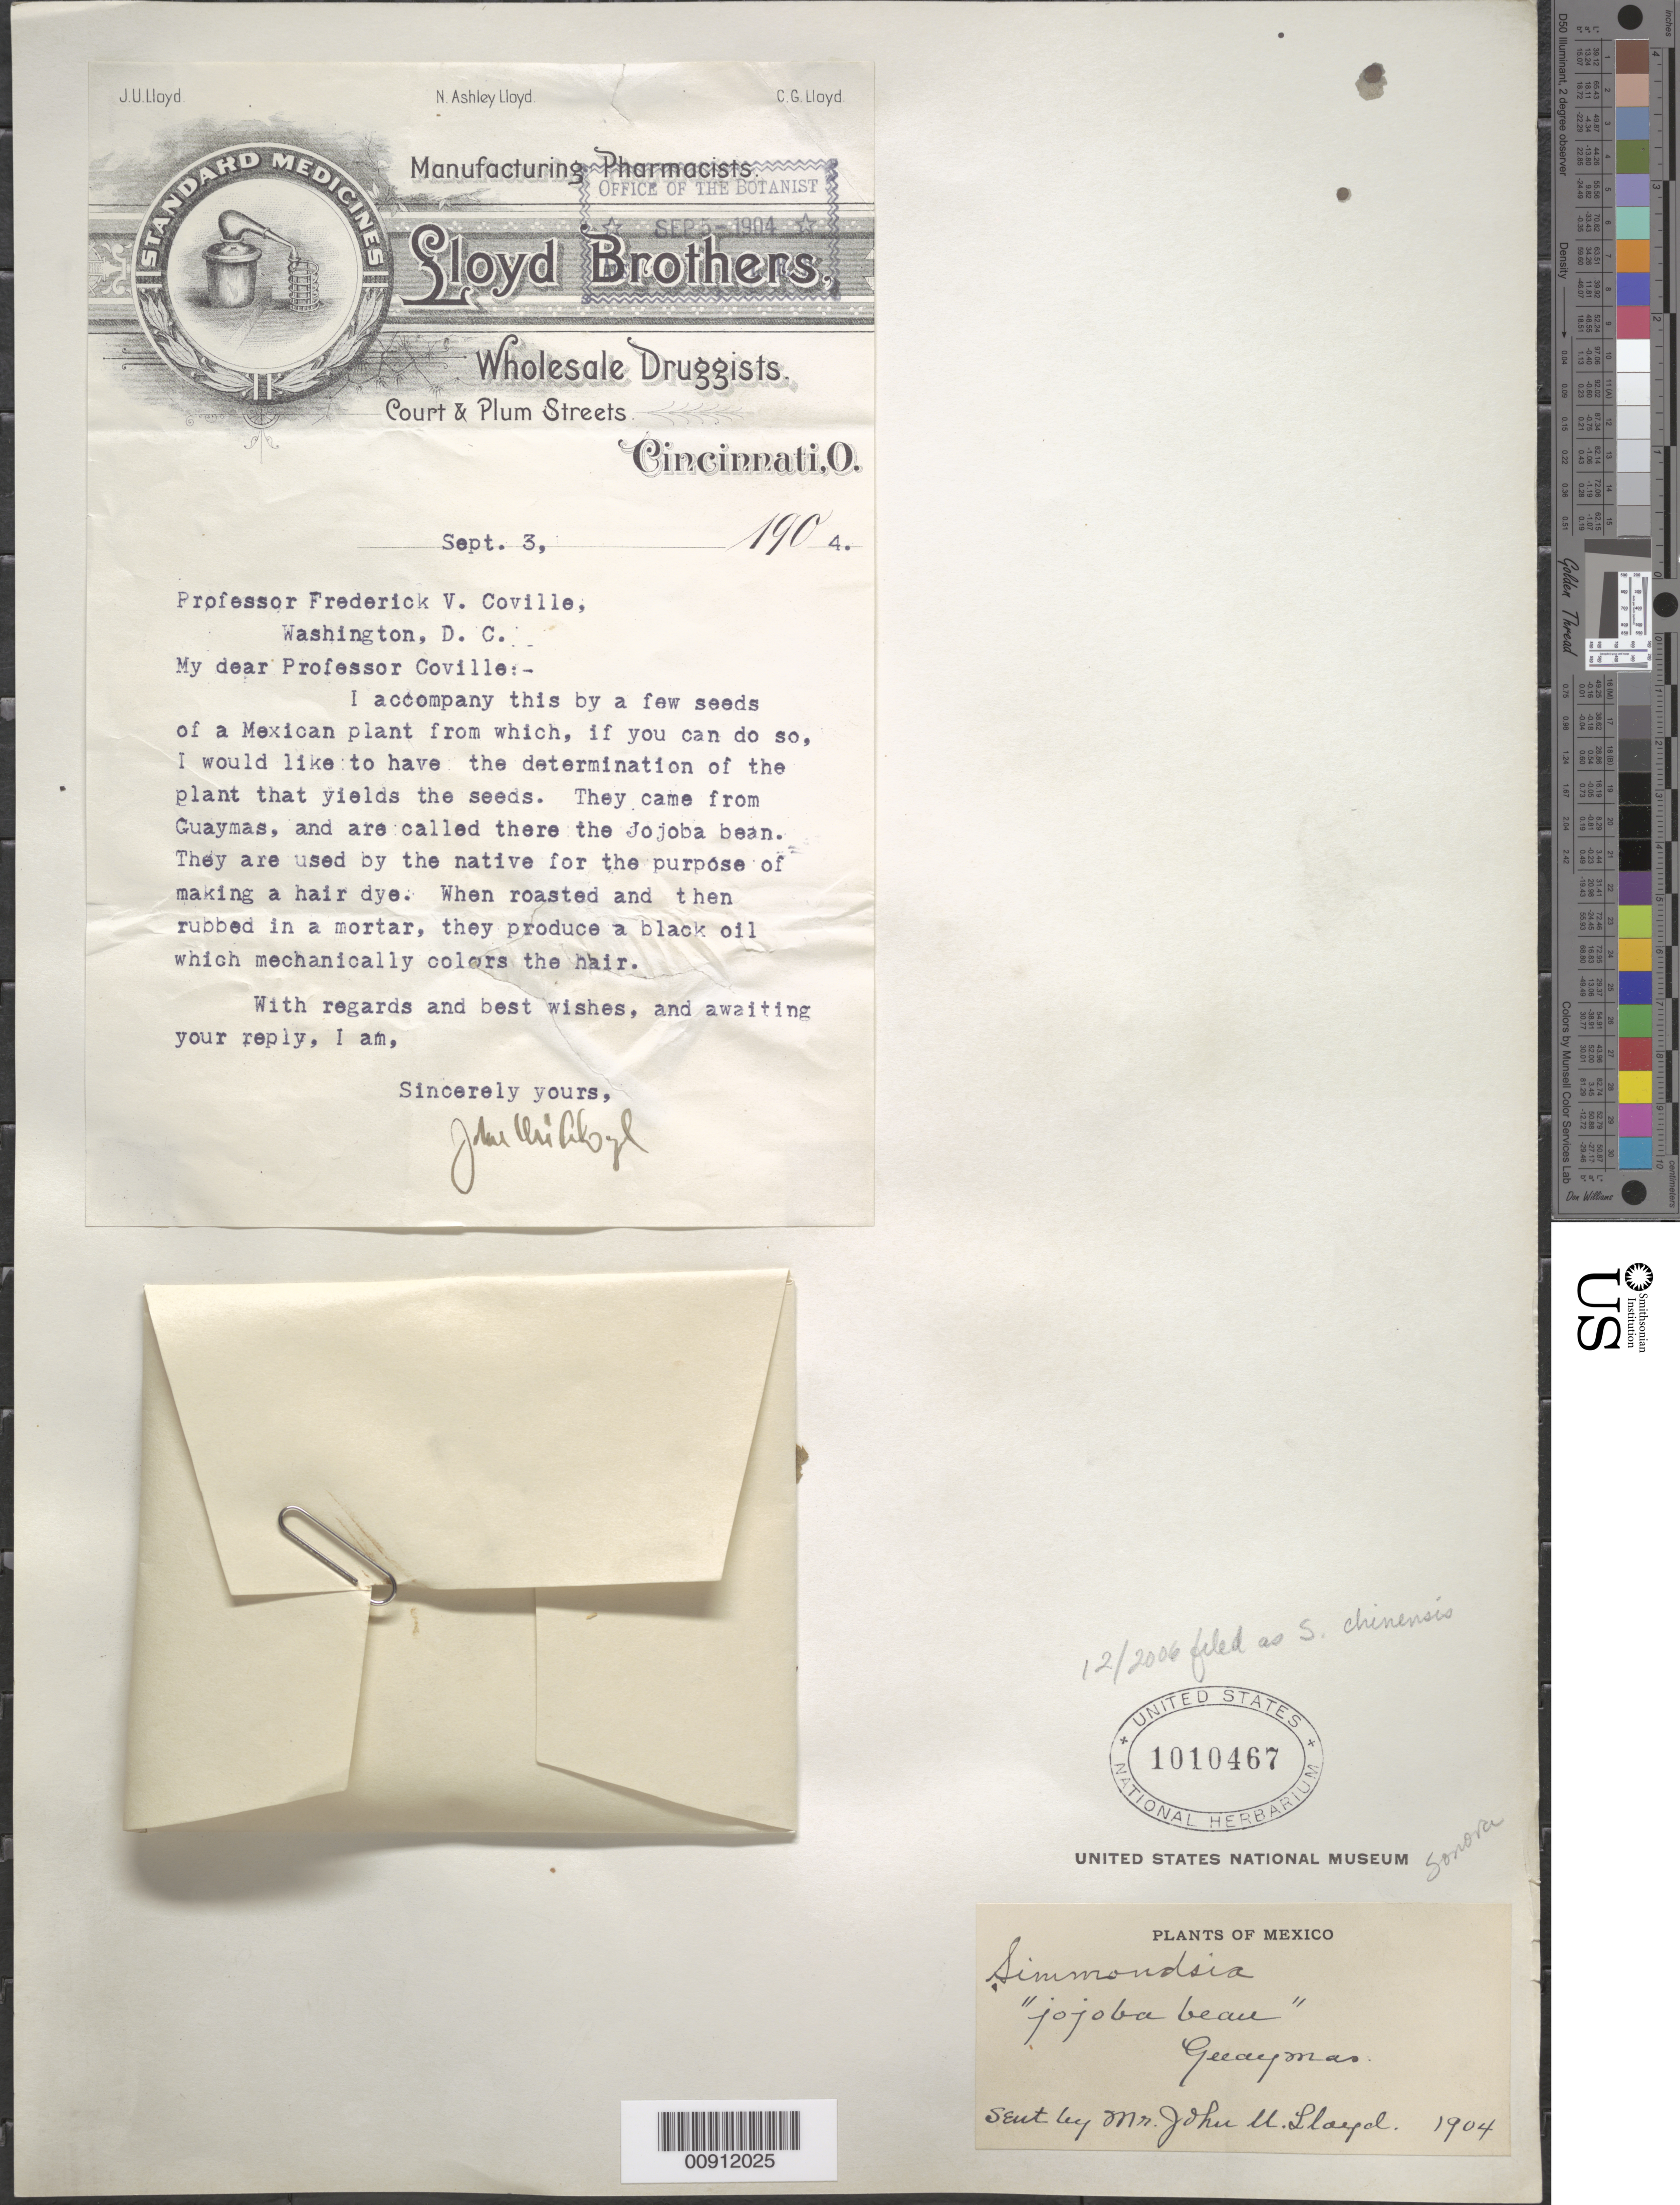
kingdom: Plantae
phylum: Tracheophyta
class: Magnoliopsida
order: Caryophyllales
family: Simmondsiaceae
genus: Simmondsia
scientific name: Simmondsia chinensis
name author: (Link) C.K. Schneid.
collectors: J. U. Lloyd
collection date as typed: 1904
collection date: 1904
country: Mexico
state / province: Sonora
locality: Guaymas, Sonora.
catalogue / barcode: US 1010467